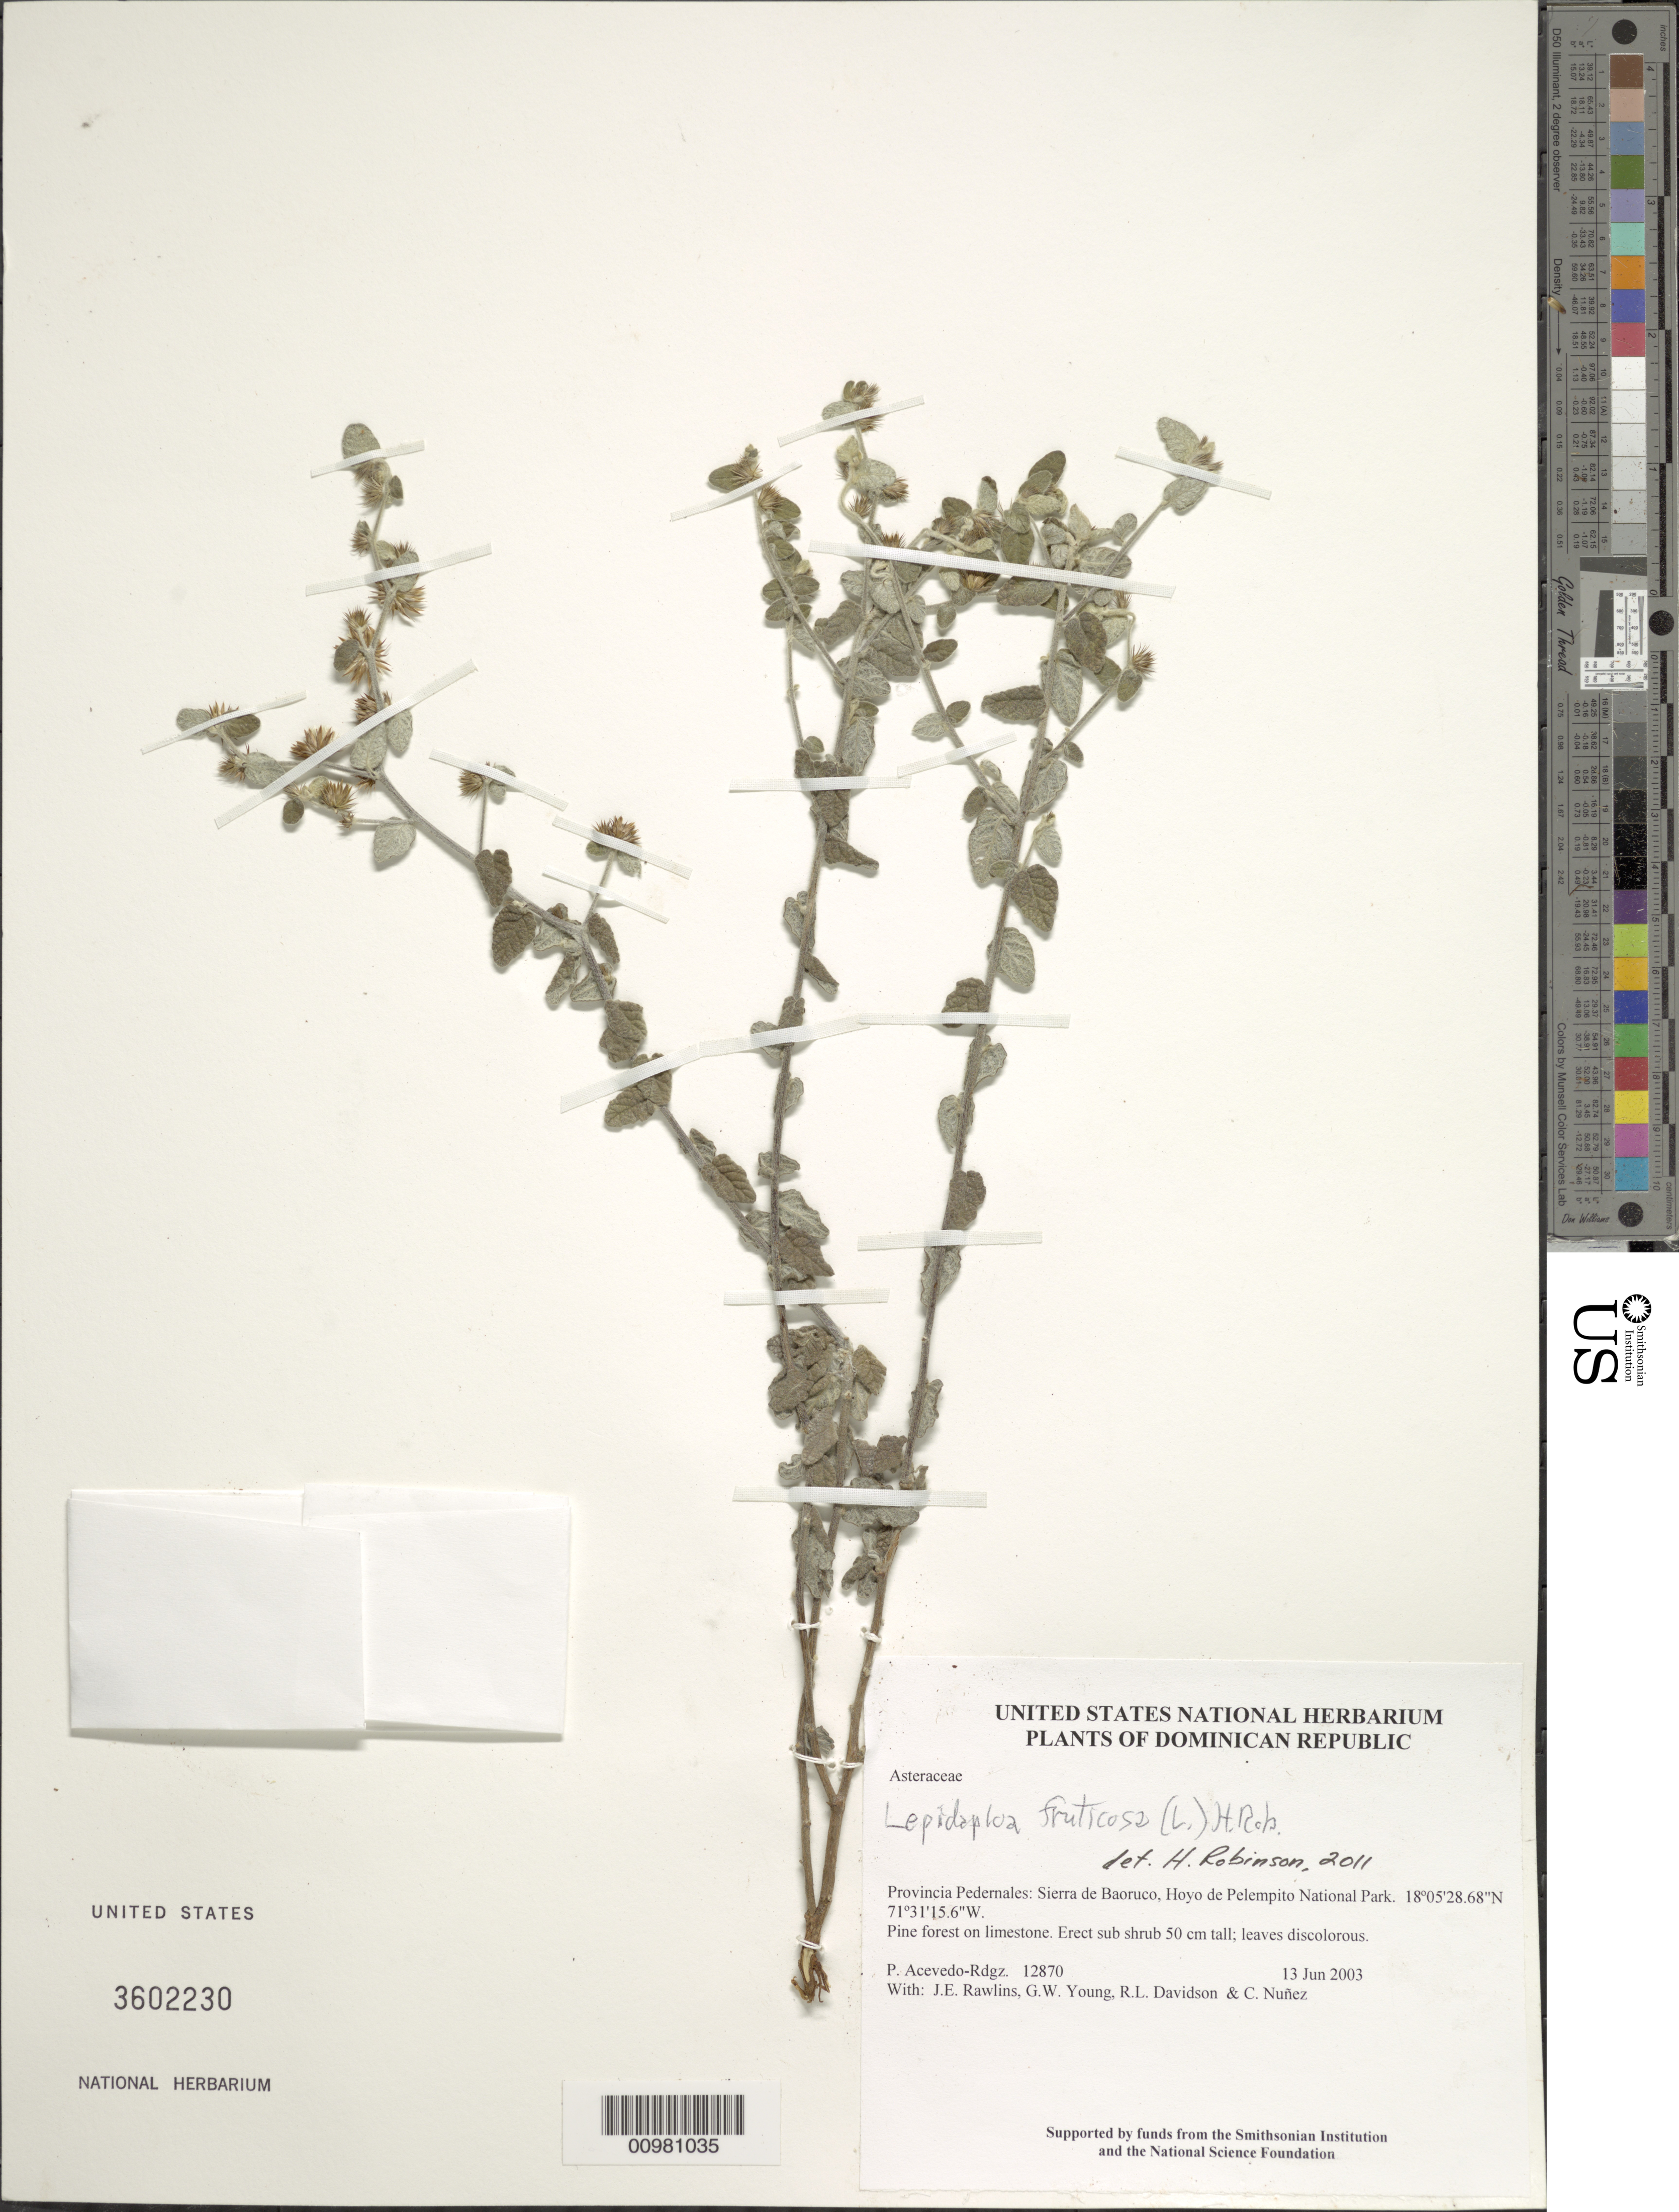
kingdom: Plantae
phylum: Tracheophyta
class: Magnoliopsida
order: Asterales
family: Asteraceae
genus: Lepidaploa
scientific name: Lepidaploa fruticosa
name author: (L.) H. Rob.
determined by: Robinson, Harold E., (US)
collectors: P. Acevedo-Rodr., J. Rawlins, G. Young, R. Davidson & C. Nunez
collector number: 12870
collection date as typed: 13 Jun 2003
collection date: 2003-06-13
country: Dominican Republic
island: Hispaniola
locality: Provincia Pedernales: Sierra de Baoruco, Hoyo de Pelempito National Park.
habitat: Pine forest on limestone.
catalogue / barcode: US 3602230